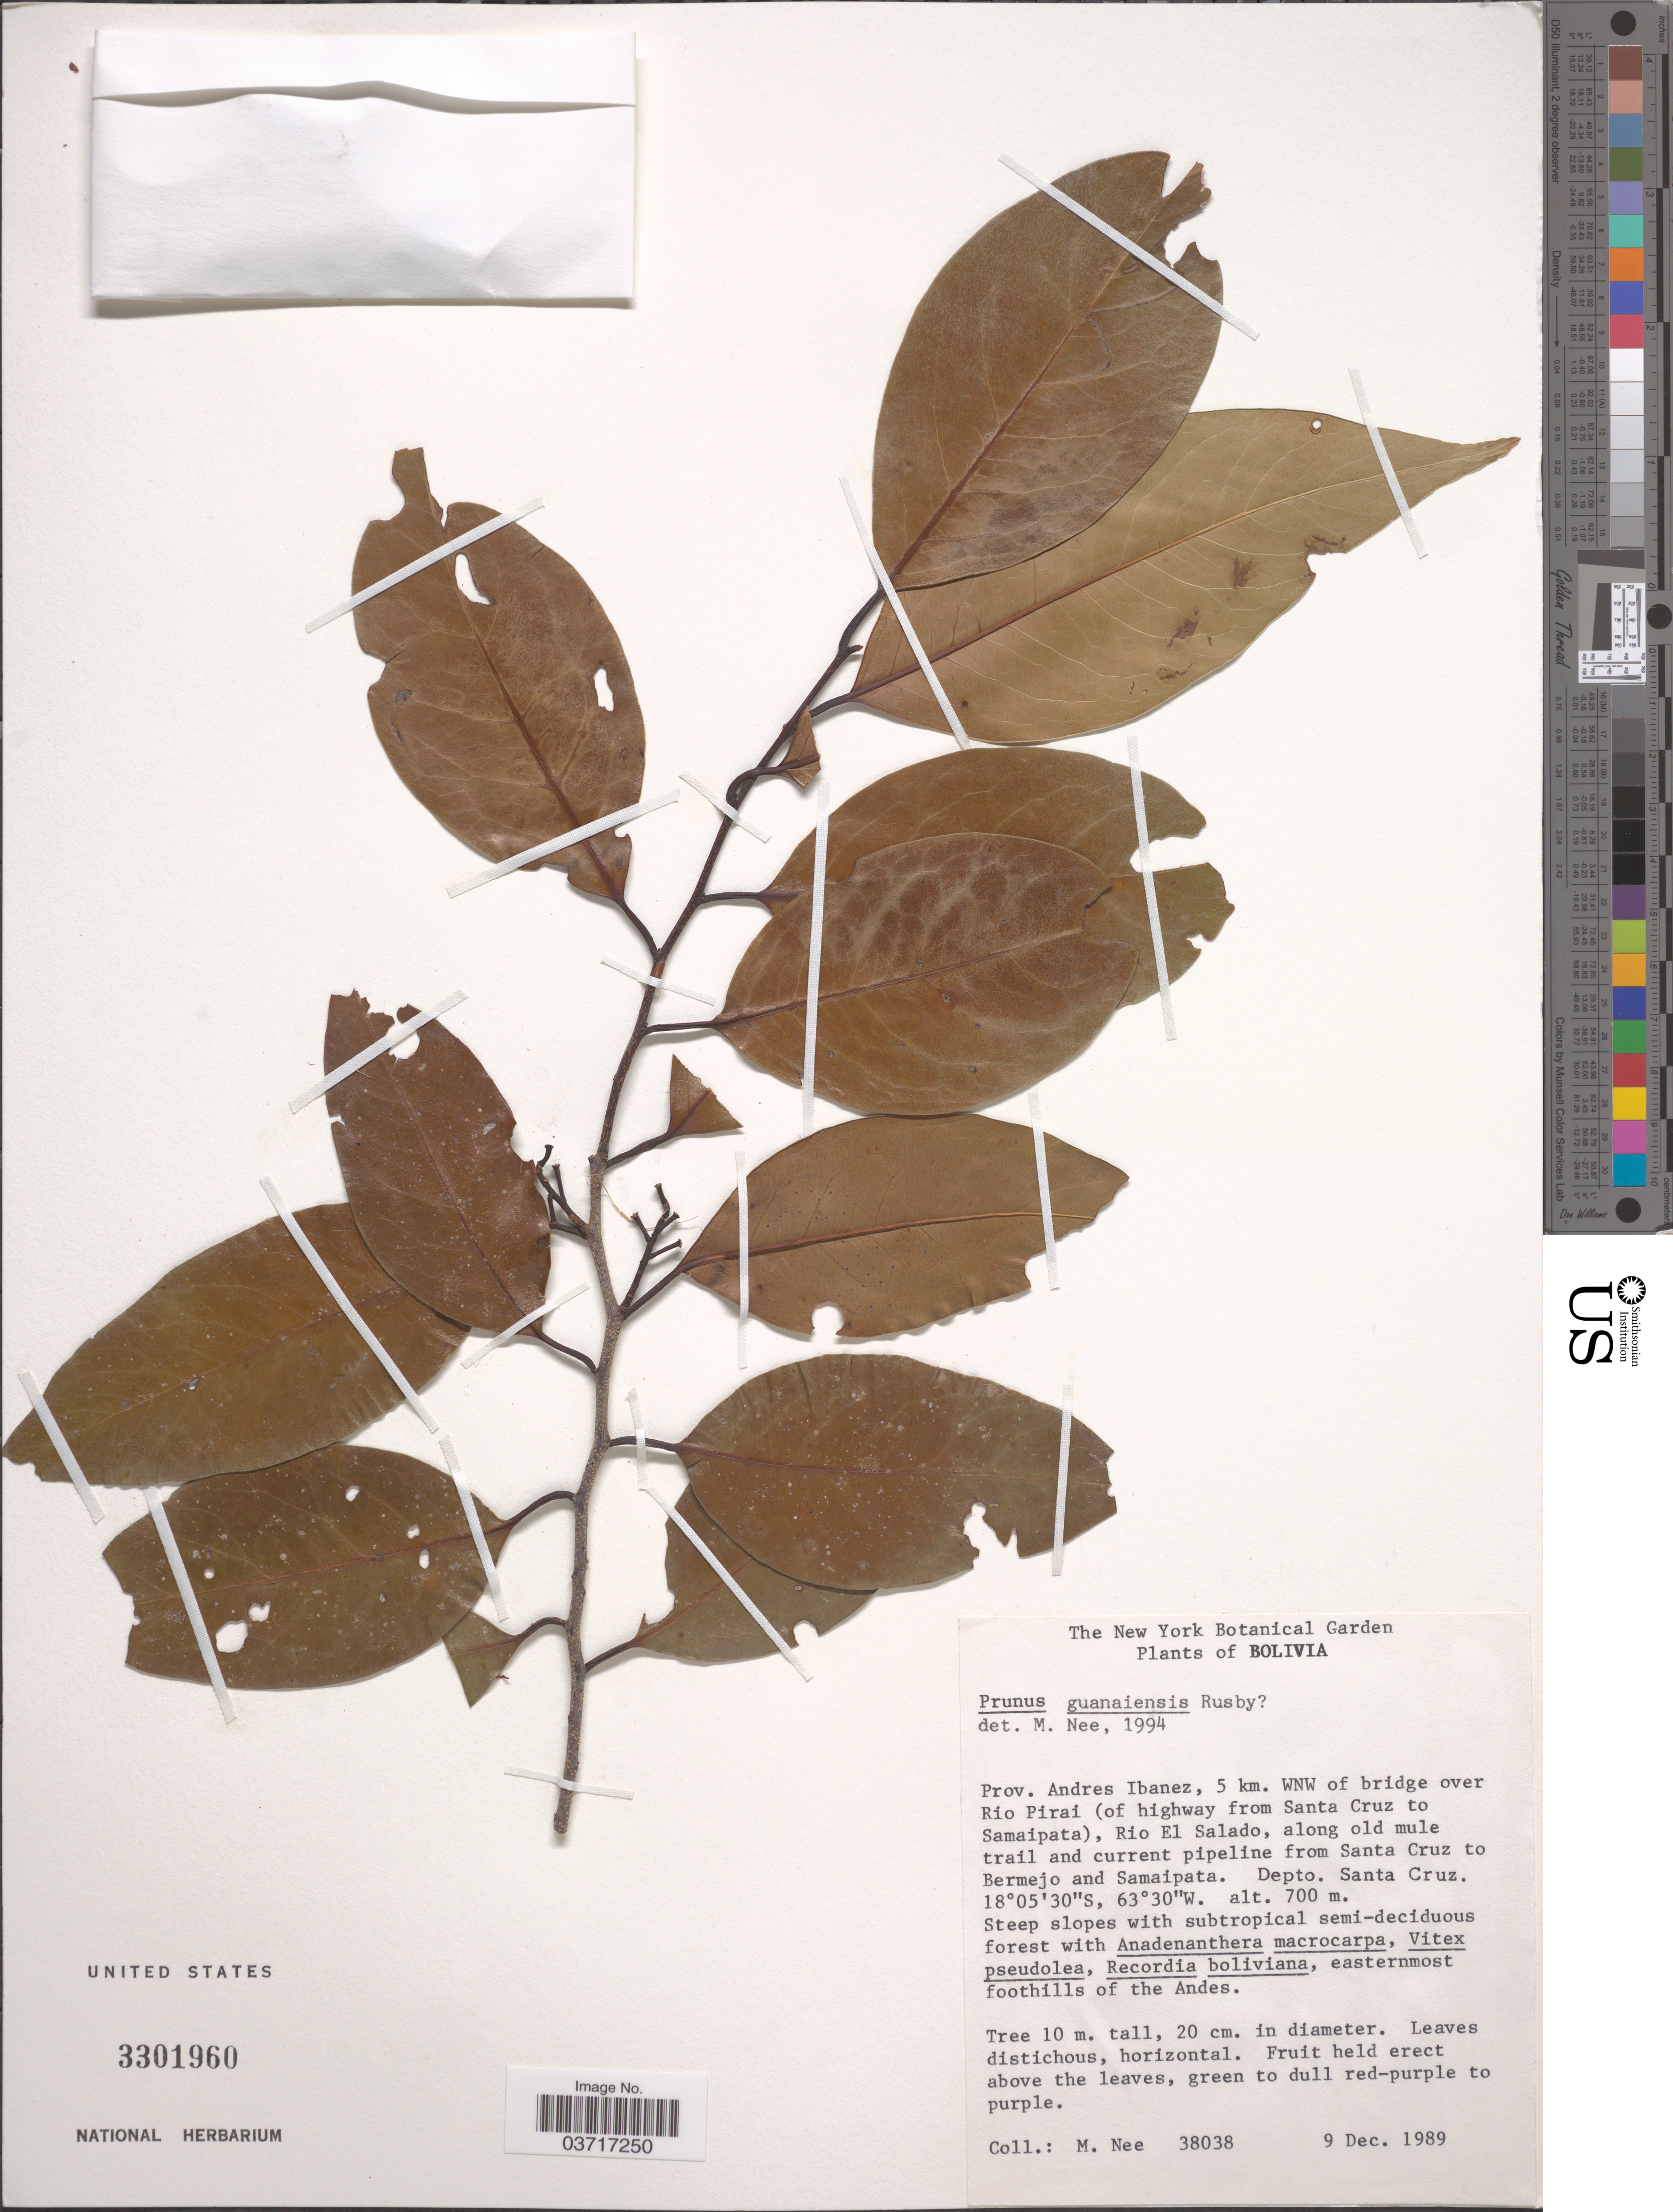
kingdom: Plantae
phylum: Tracheophyta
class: Magnoliopsida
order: Rosales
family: Rosaceae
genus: Prunus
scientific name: Prunus sp.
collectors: M. Nee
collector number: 38038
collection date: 1989-12-09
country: Bolivia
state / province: Santa Cruz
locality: Prov. Andres Ibanez, 5 km. WNW of bridge over Rio Pirai (of highway from Santa Cruz to Samaipata), Rio El Salado, along old mule trail and current pipeline from Santa Cruz to Bermejo and Samaipata. Depto. Santa Cruz.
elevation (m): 700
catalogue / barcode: US 3301960